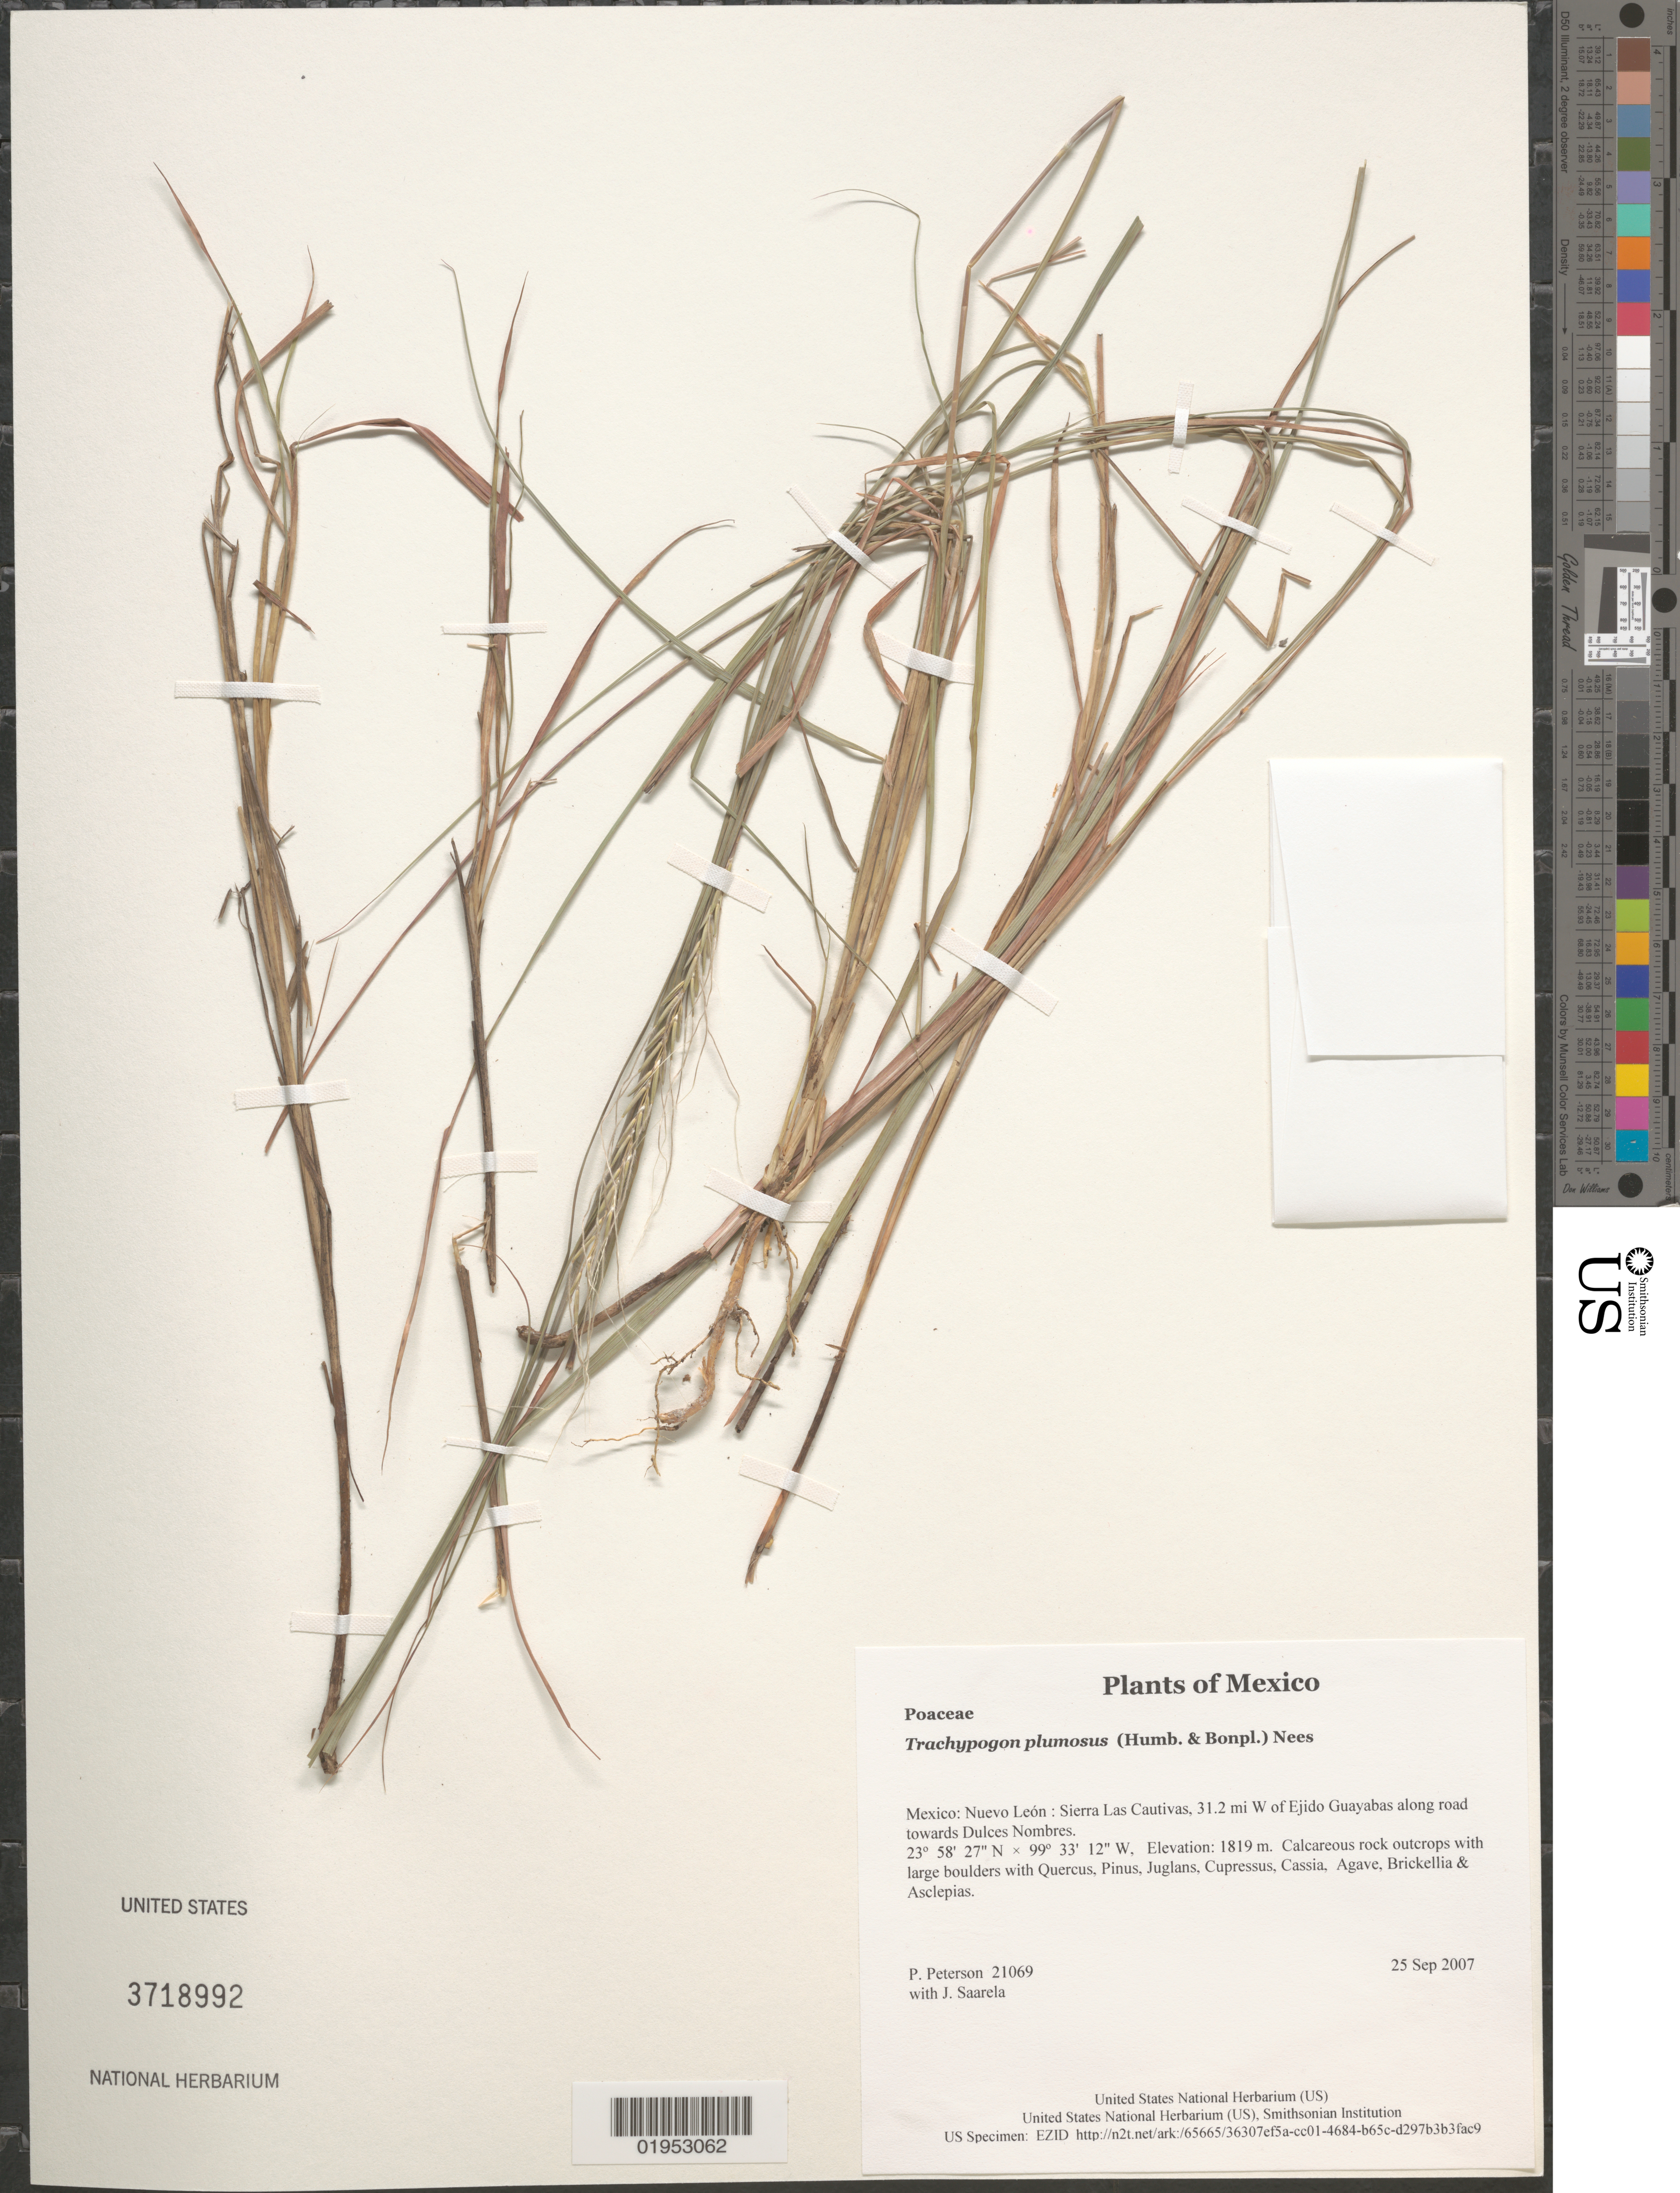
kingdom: Plantae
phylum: Tracheophyta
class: Liliopsida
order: Poales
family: Poaceae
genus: Trachypogon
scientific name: Trachypogon plumosus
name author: (Humb. & Bonpl.) Nees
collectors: P. M. Peterson & J. Saarela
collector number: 21069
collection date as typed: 25 Sep 2007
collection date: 2007-09-25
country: Mexico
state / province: Nuevo León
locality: Sierra Las Cautivas, 31.2 mi W of Ejido Guayabas along road towards Dulces Nombres.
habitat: Calcareous rock outcrops with large boulders with Quercus, Pinus, Juglans, Cupressus, Cassia, Agave, Brickellia & Asclepias.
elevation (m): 1819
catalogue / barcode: US 3718992